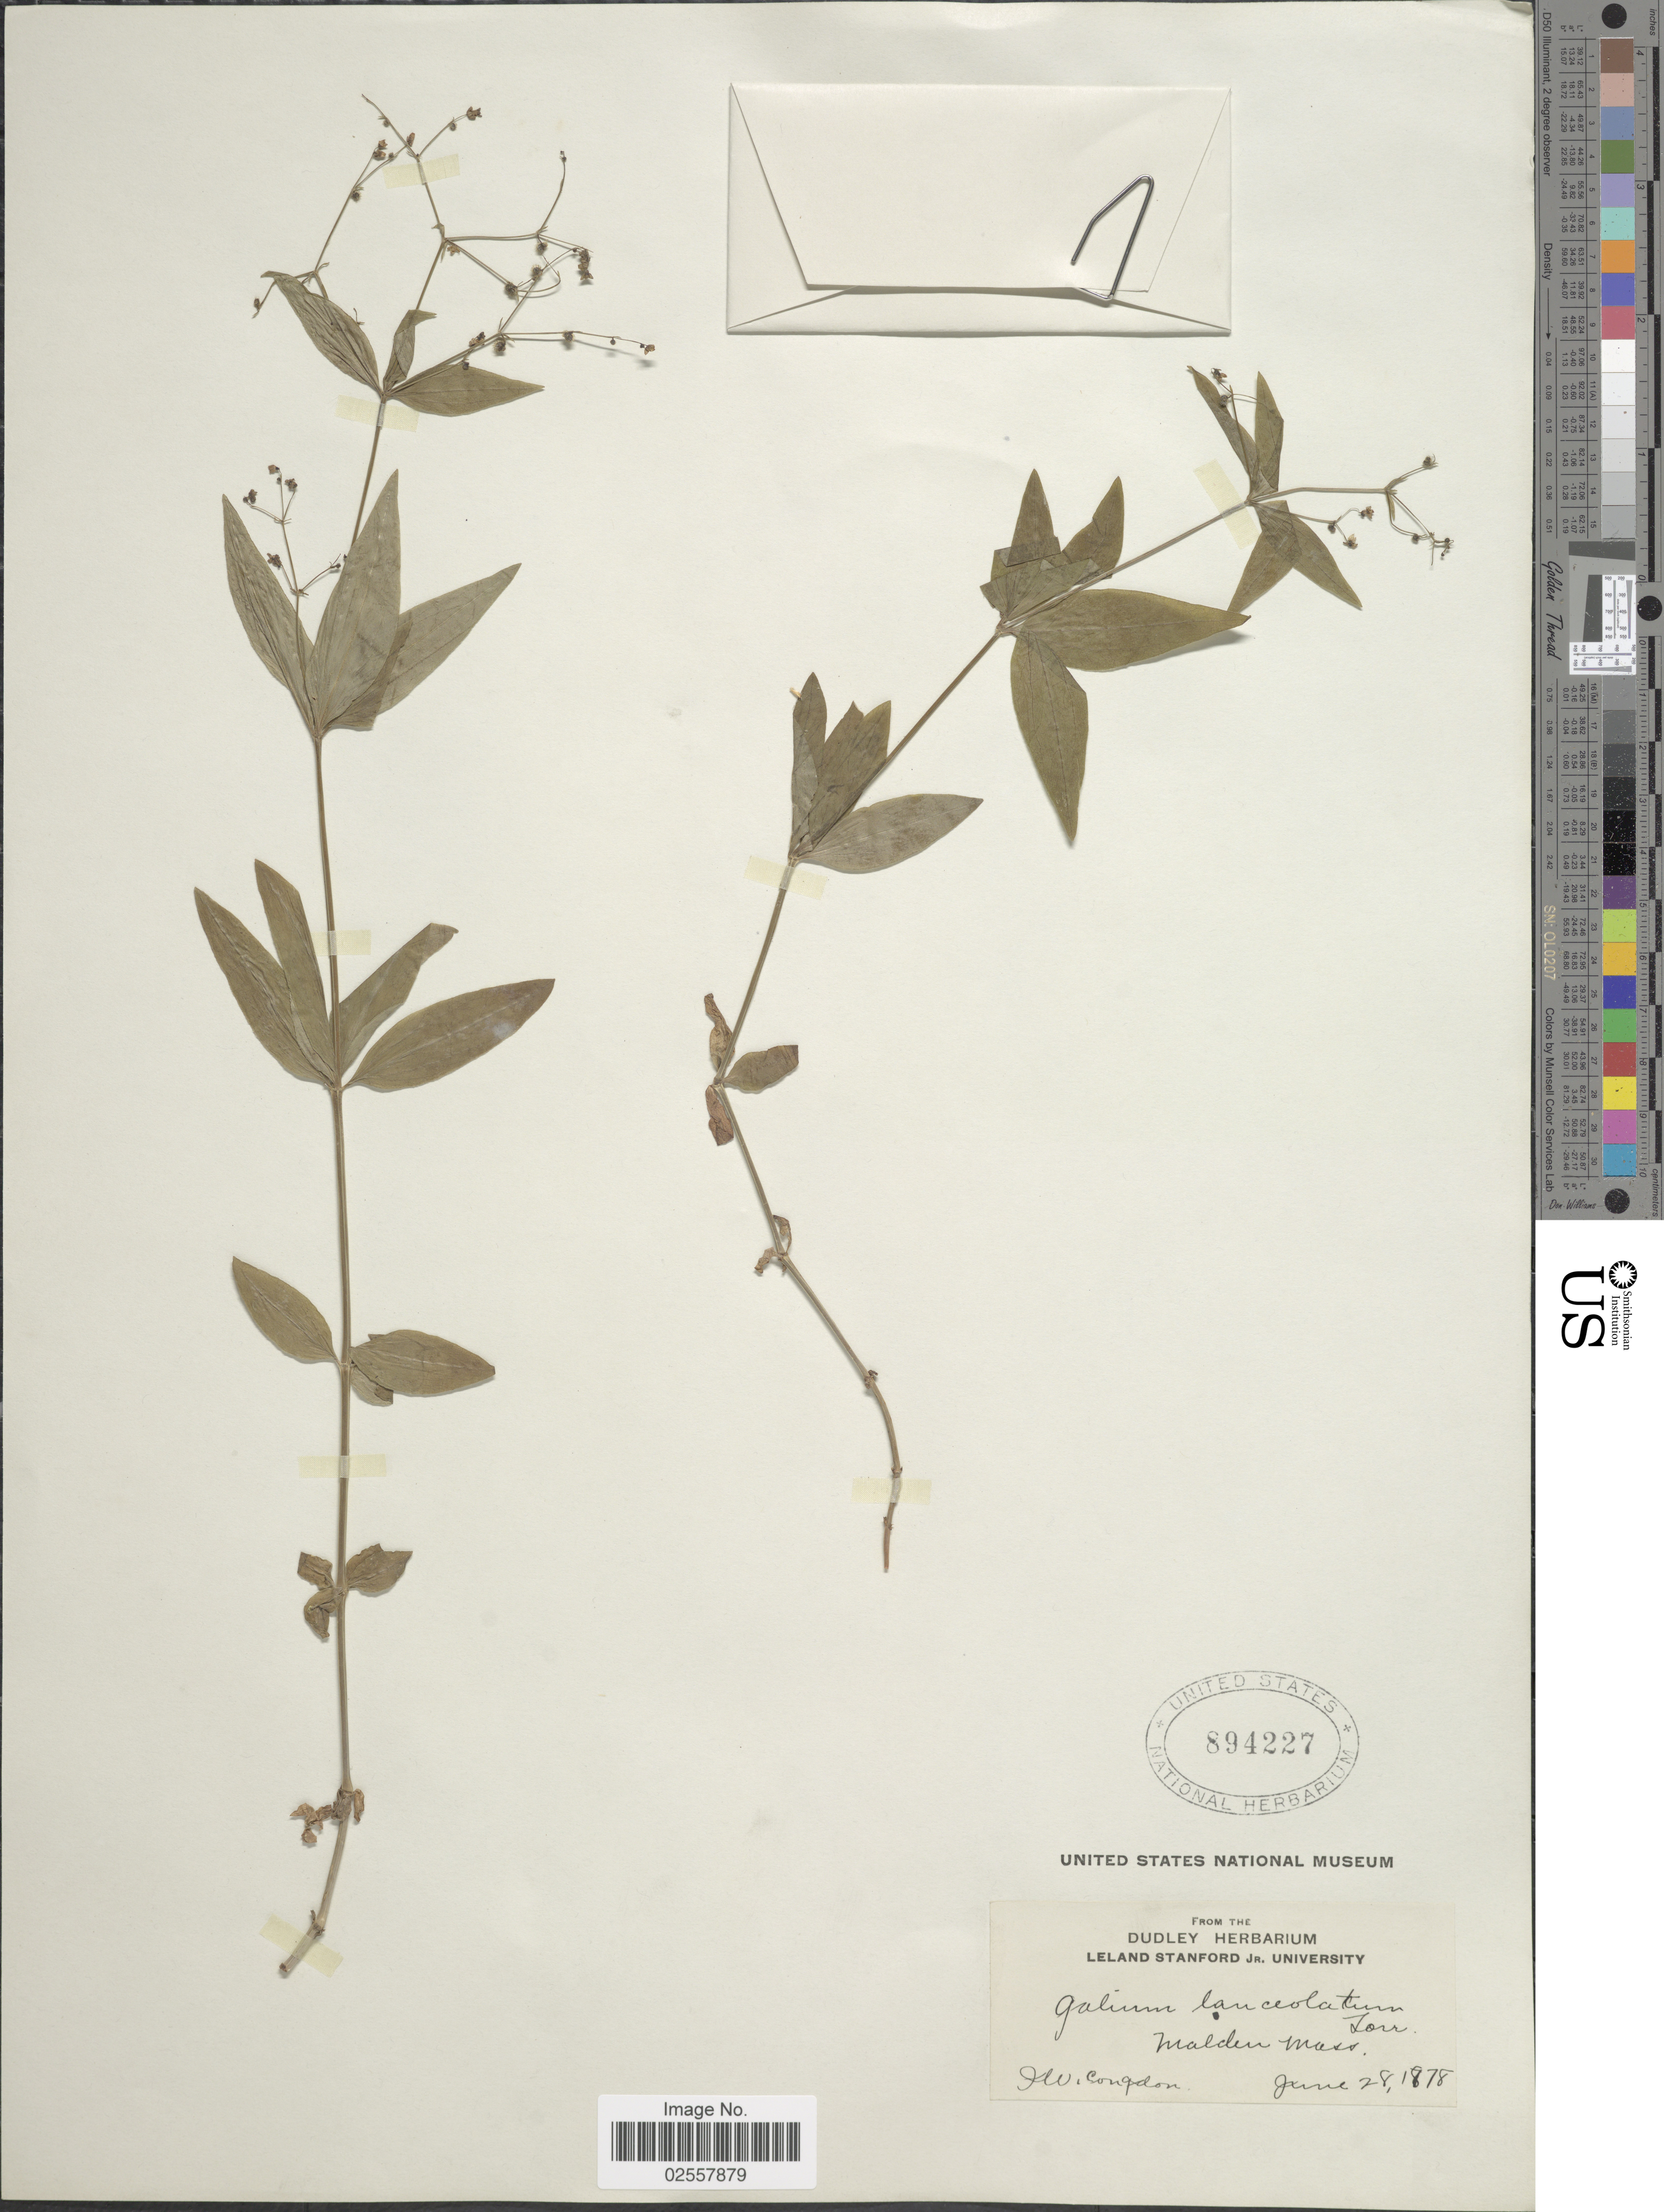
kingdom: Plantae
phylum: Tracheophyta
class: Magnoliopsida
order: Gentianales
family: Rubiaceae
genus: Galium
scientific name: Galium lanceolatum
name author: (Torr. & A. Gray) Torr.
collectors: J. W. Congdon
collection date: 1878-06-28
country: United States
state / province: Massachusetts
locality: Malden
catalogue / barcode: US 894227